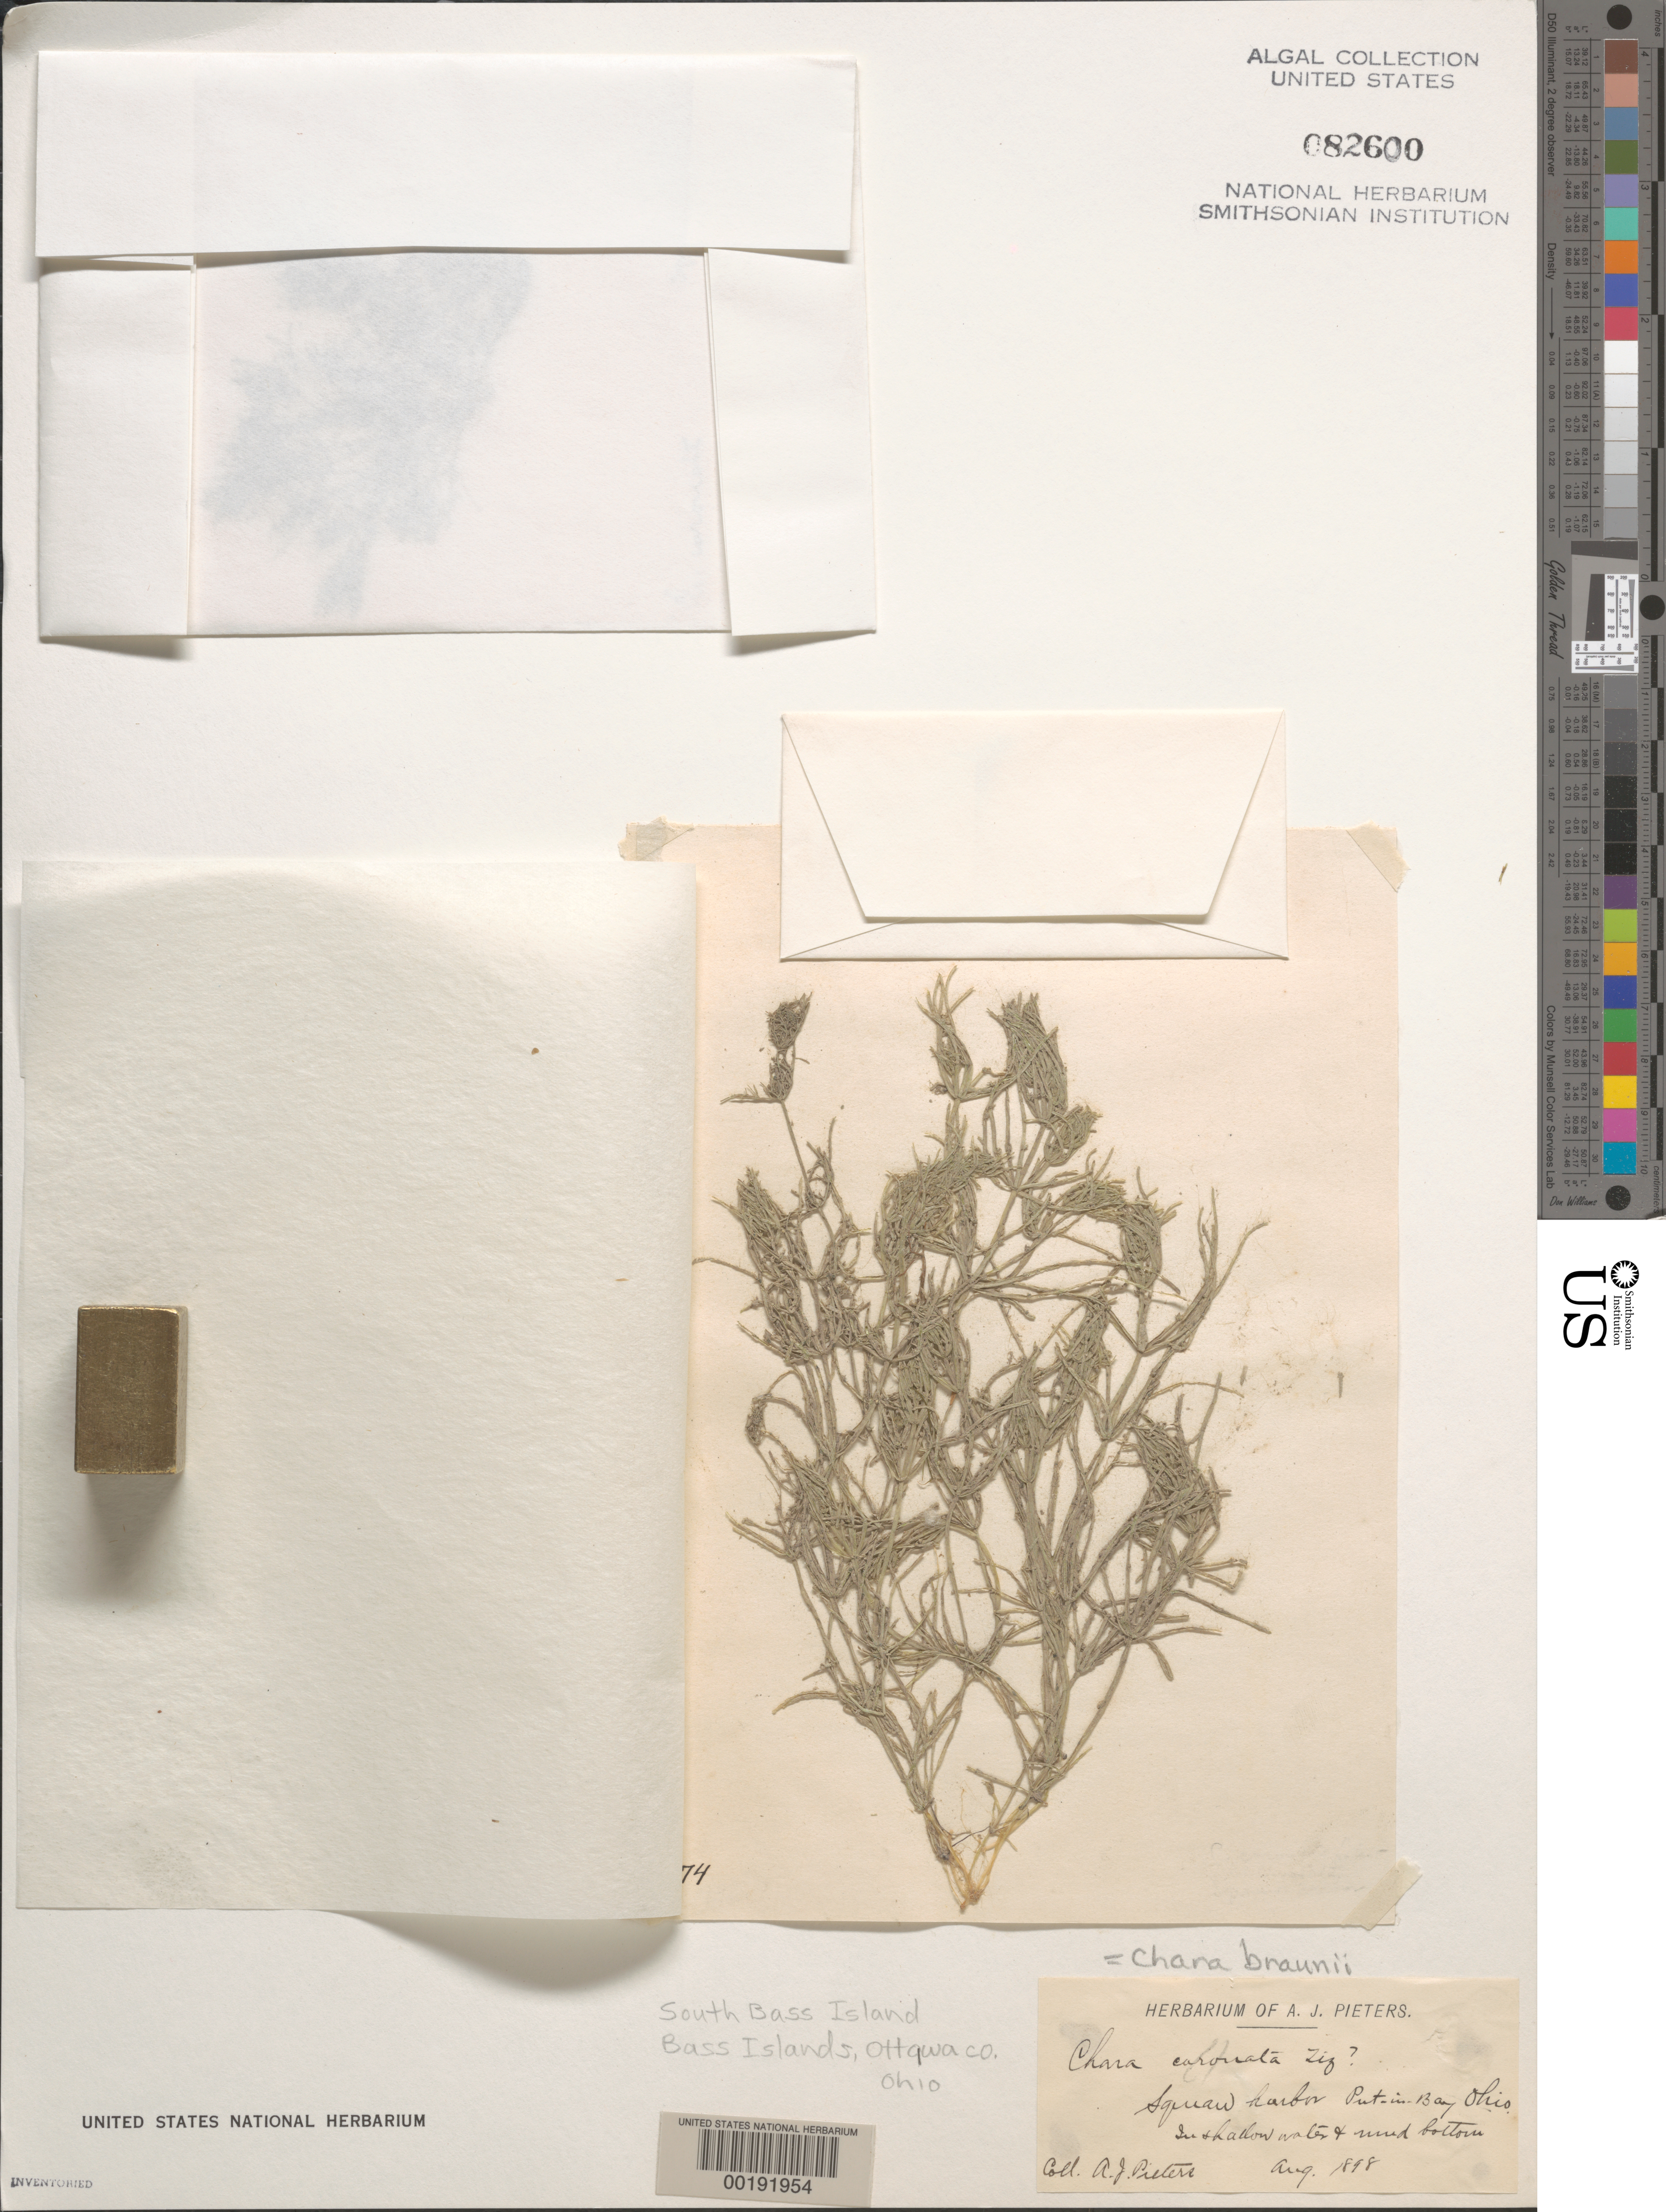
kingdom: Plantae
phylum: Charophyta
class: Charophyceae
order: Charales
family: Characeae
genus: Chara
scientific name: Chara braunii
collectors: A. Pieters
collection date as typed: Aug 1898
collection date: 1898-08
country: United States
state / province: Ohio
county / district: Ottawa County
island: South Bass Island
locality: Squaw Harbor, Put-in Bay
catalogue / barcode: US 82600